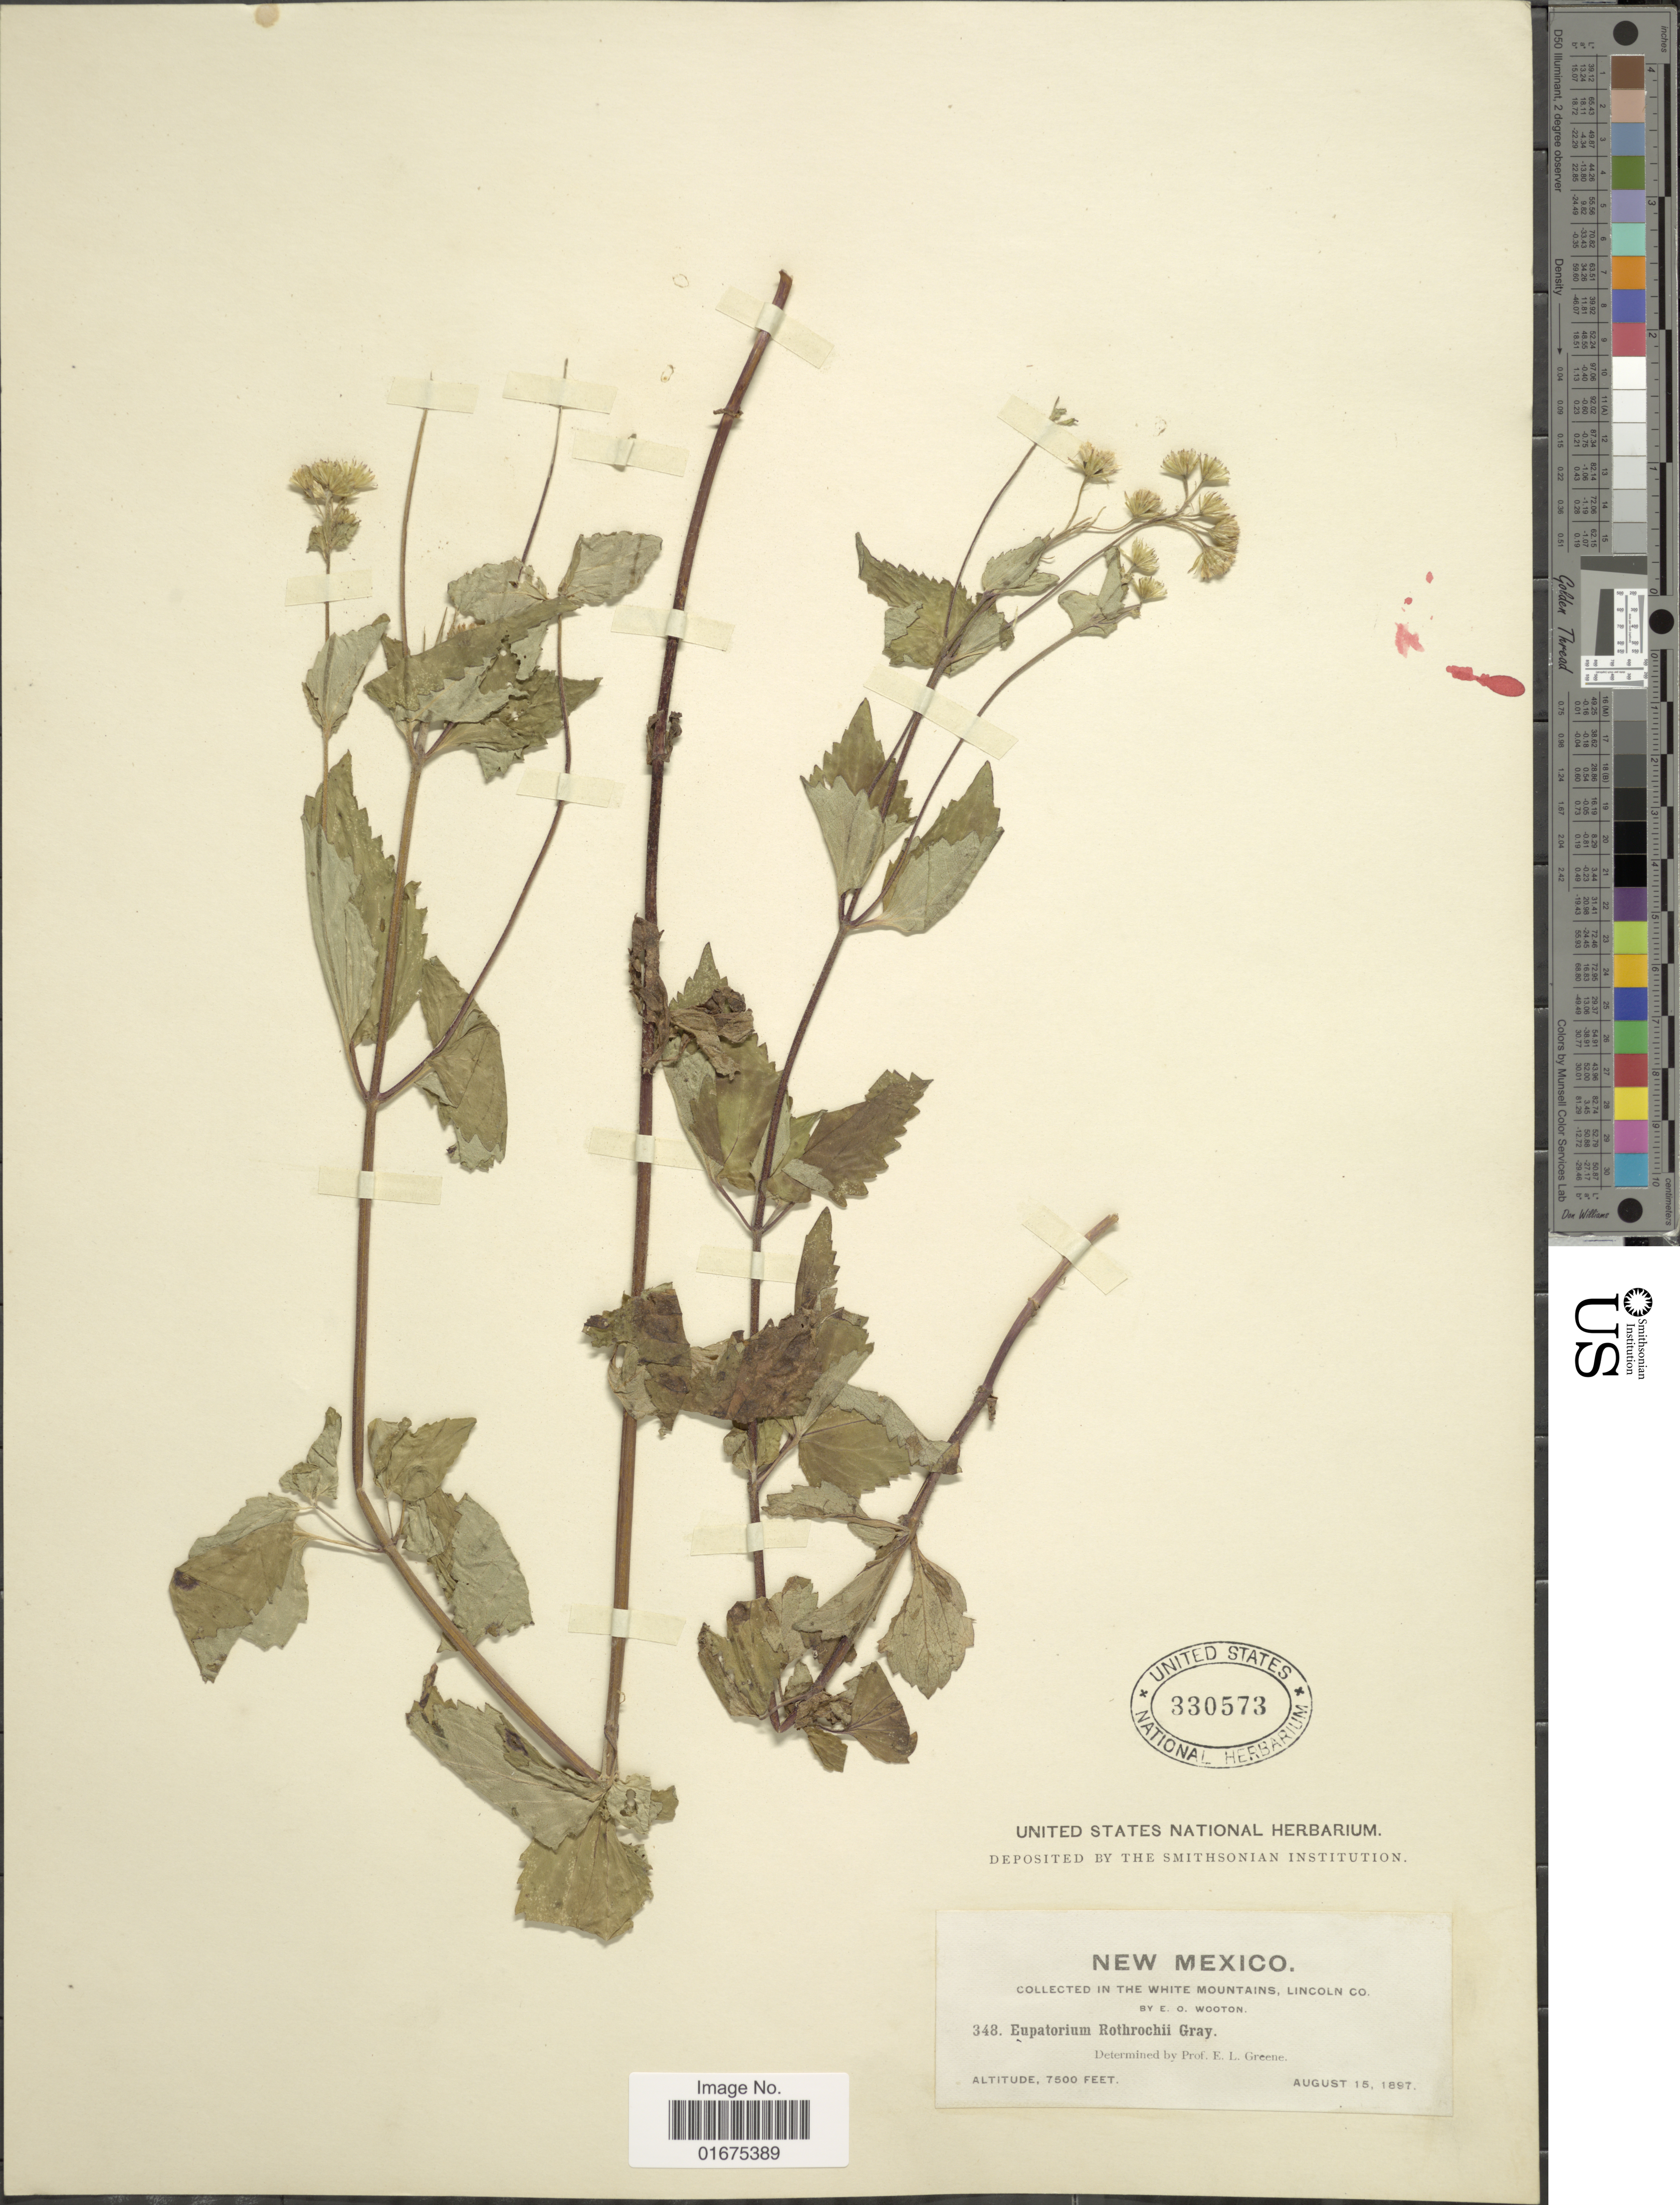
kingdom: Plantae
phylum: Tracheophyta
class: Magnoliopsida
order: Asterales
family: Asteraceae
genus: Ageratina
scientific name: Ageratina rothrockii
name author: (A. Gray) R.M. King & H. Rob.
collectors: E. O. Wooton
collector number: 348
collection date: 1897-08-15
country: United States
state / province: New Mexico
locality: In the White Mountains, Lincoln Co.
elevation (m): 2286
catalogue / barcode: US 330573